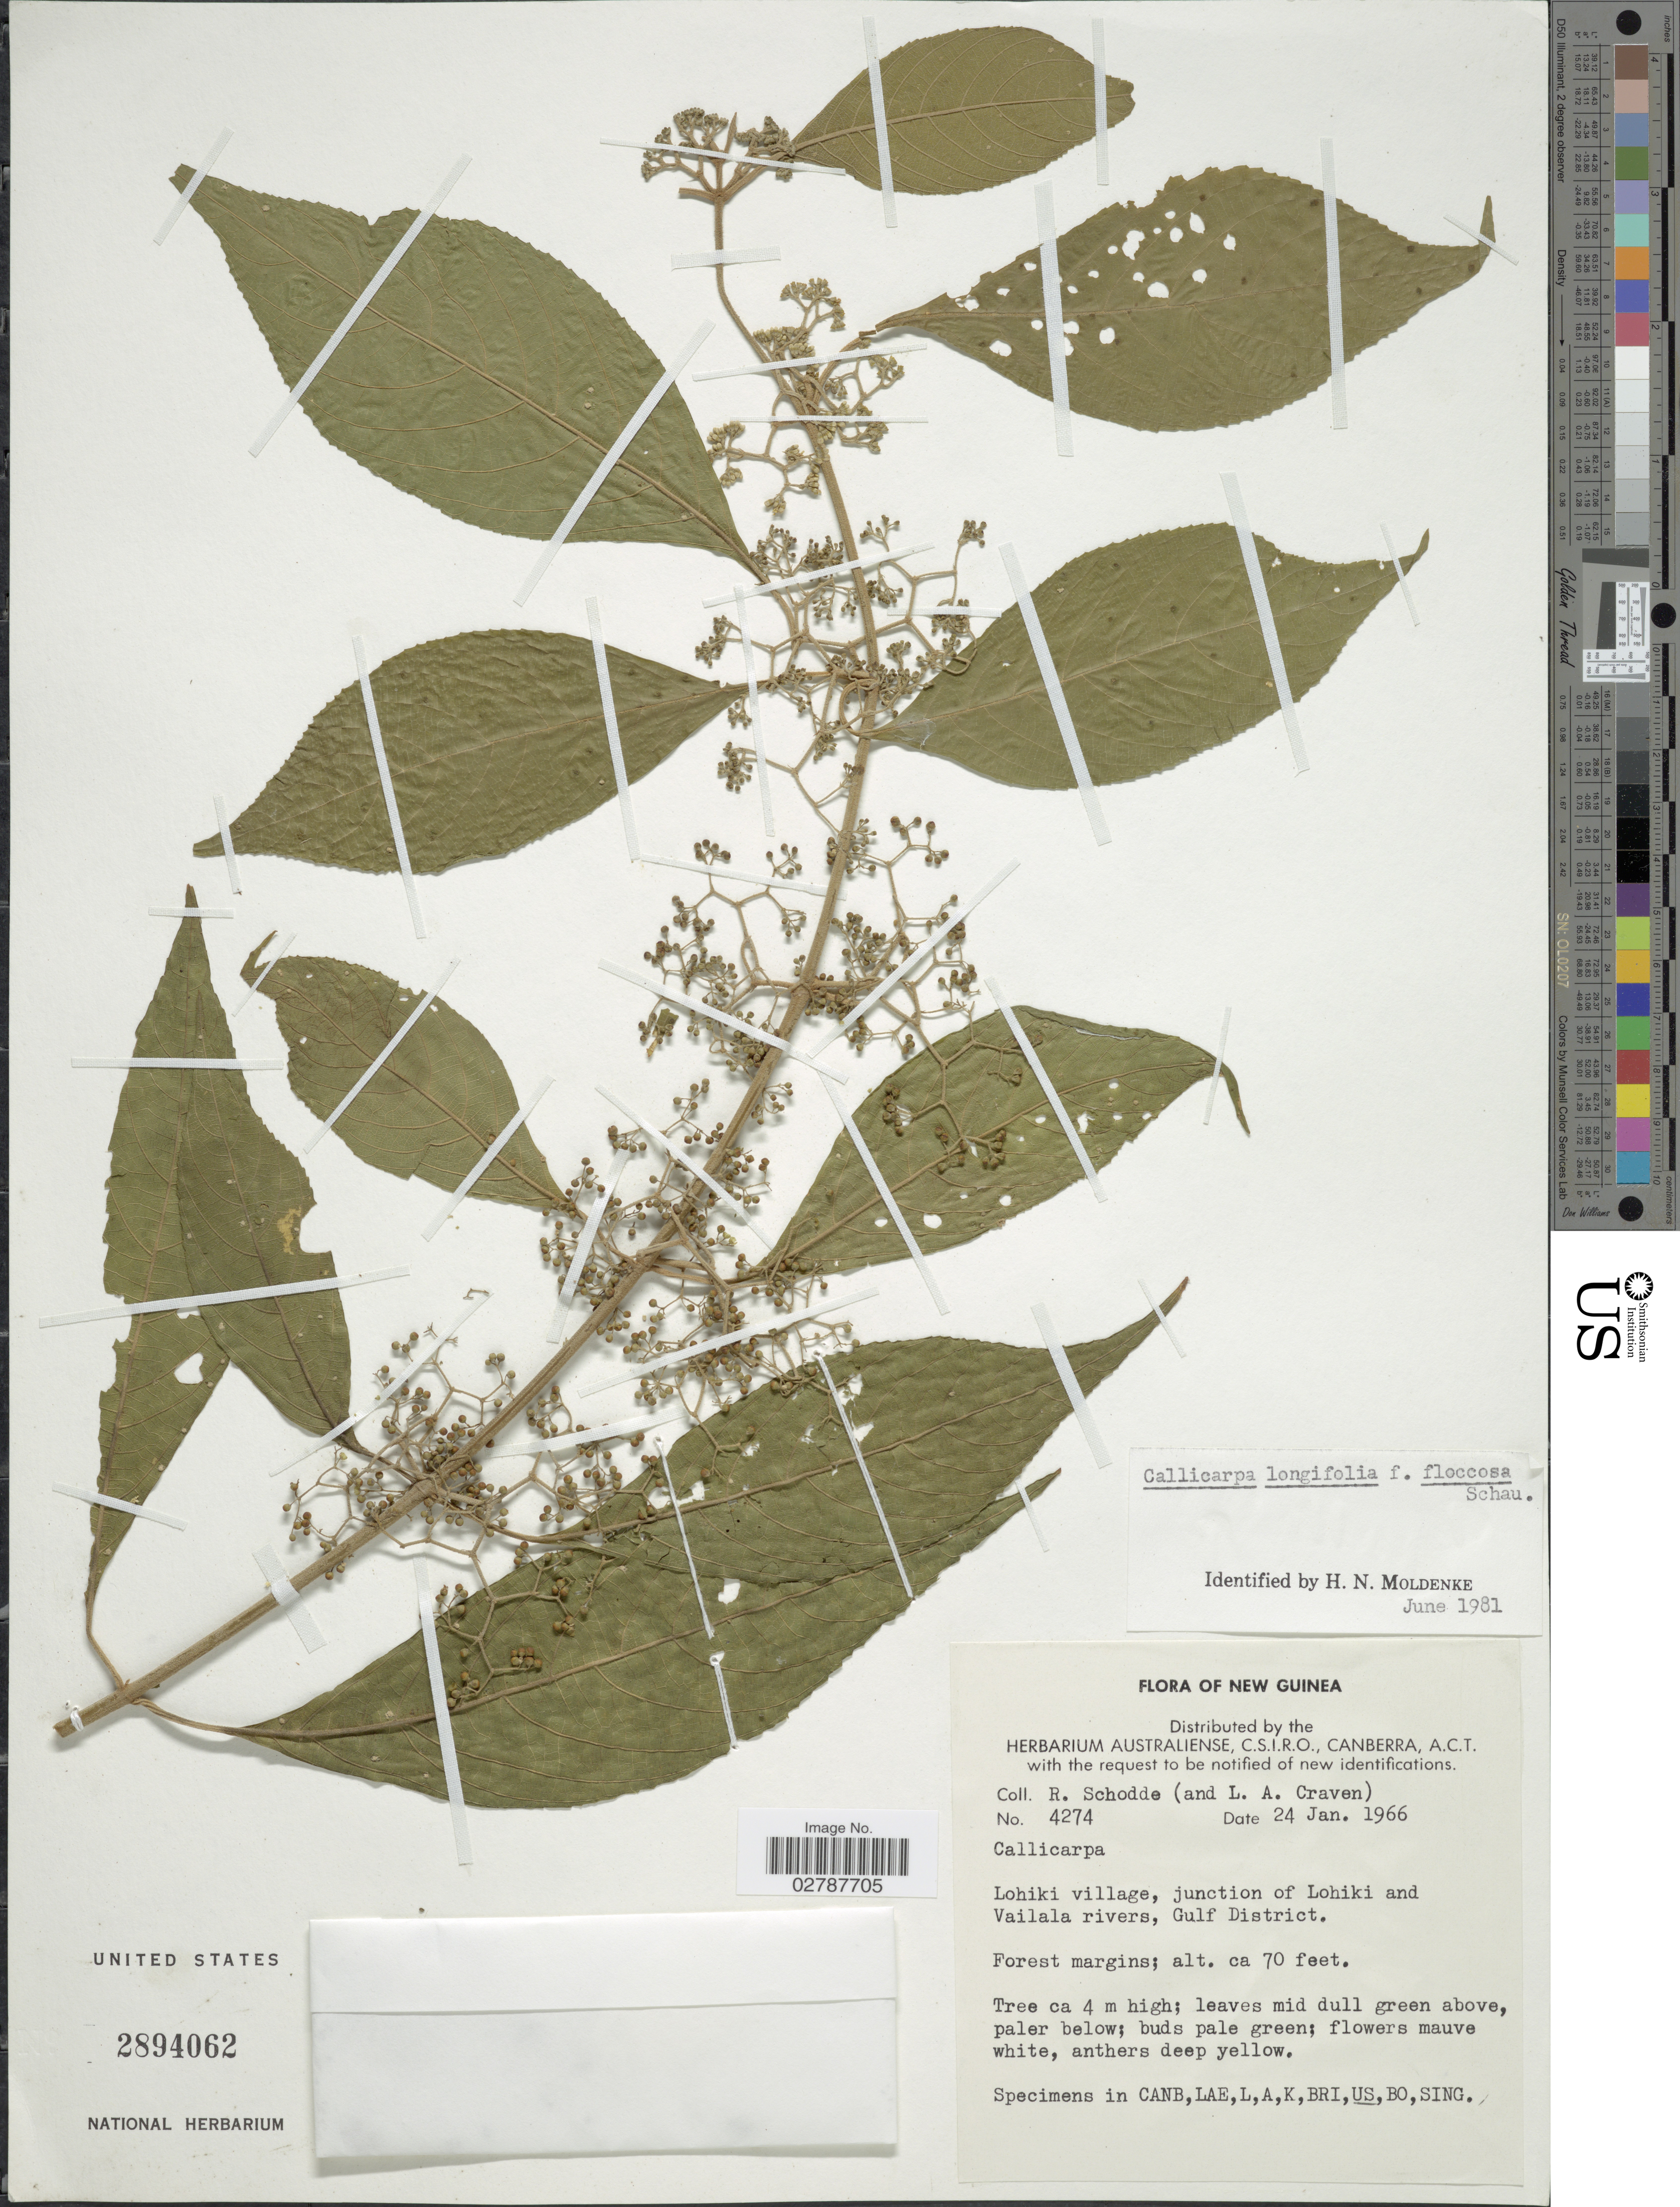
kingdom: Plantae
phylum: Tracheophyta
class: Magnoliopsida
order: Lamiales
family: Lamiaceae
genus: Callicarpa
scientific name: Callicarpa longifolia f. floccosa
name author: Schauer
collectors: R. Schodde & L. A. Craven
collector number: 4274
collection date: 1966-01-24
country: Papua New Guinea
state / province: Gulf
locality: New Guinea. Lohiki village, junction of Lohiki and Vailala rivers, Gulf District.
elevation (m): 21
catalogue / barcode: US 2894062